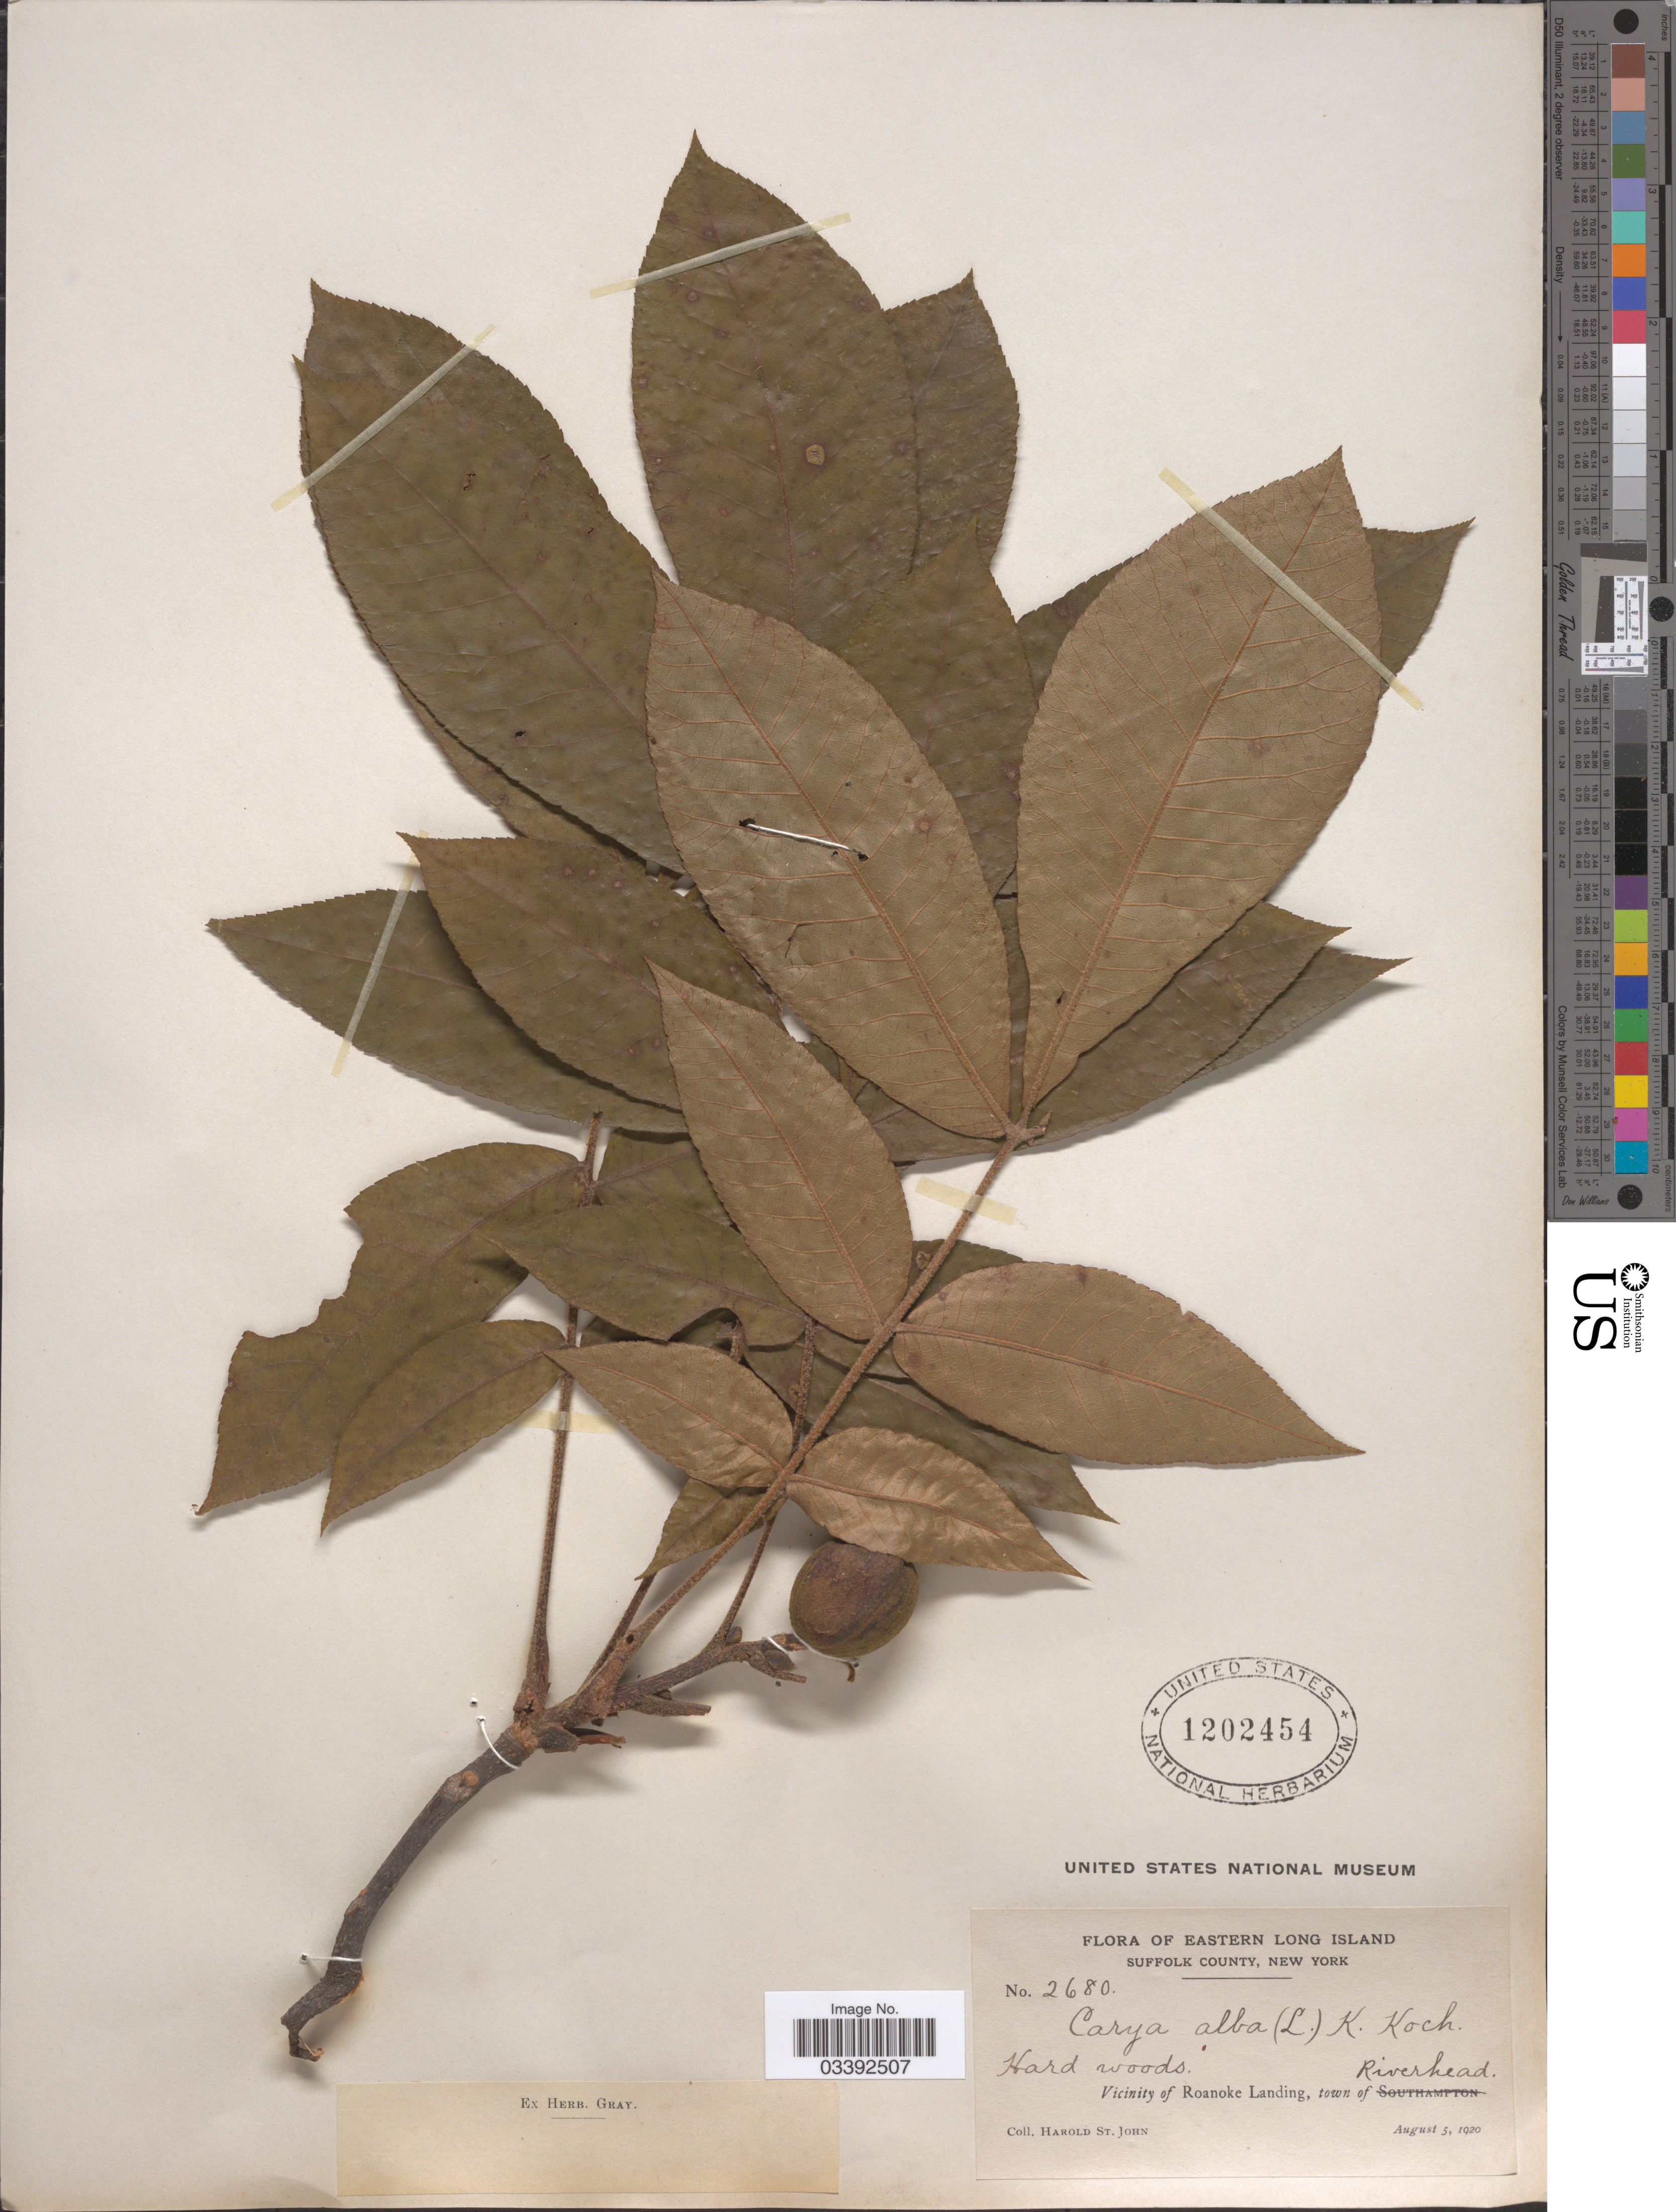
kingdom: Plantae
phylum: Tracheophyta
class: Magnoliopsida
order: Fagales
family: Juglandaceae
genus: Carya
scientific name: Carya tomentosa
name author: (Lam.) Nutt.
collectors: H. St. John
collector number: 2680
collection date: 1920-08-05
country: United States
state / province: New York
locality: Eastern Long Island. Suffolk County. Vicinity of Roanoke Landing, town of Riverhead.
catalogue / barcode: US 1202454